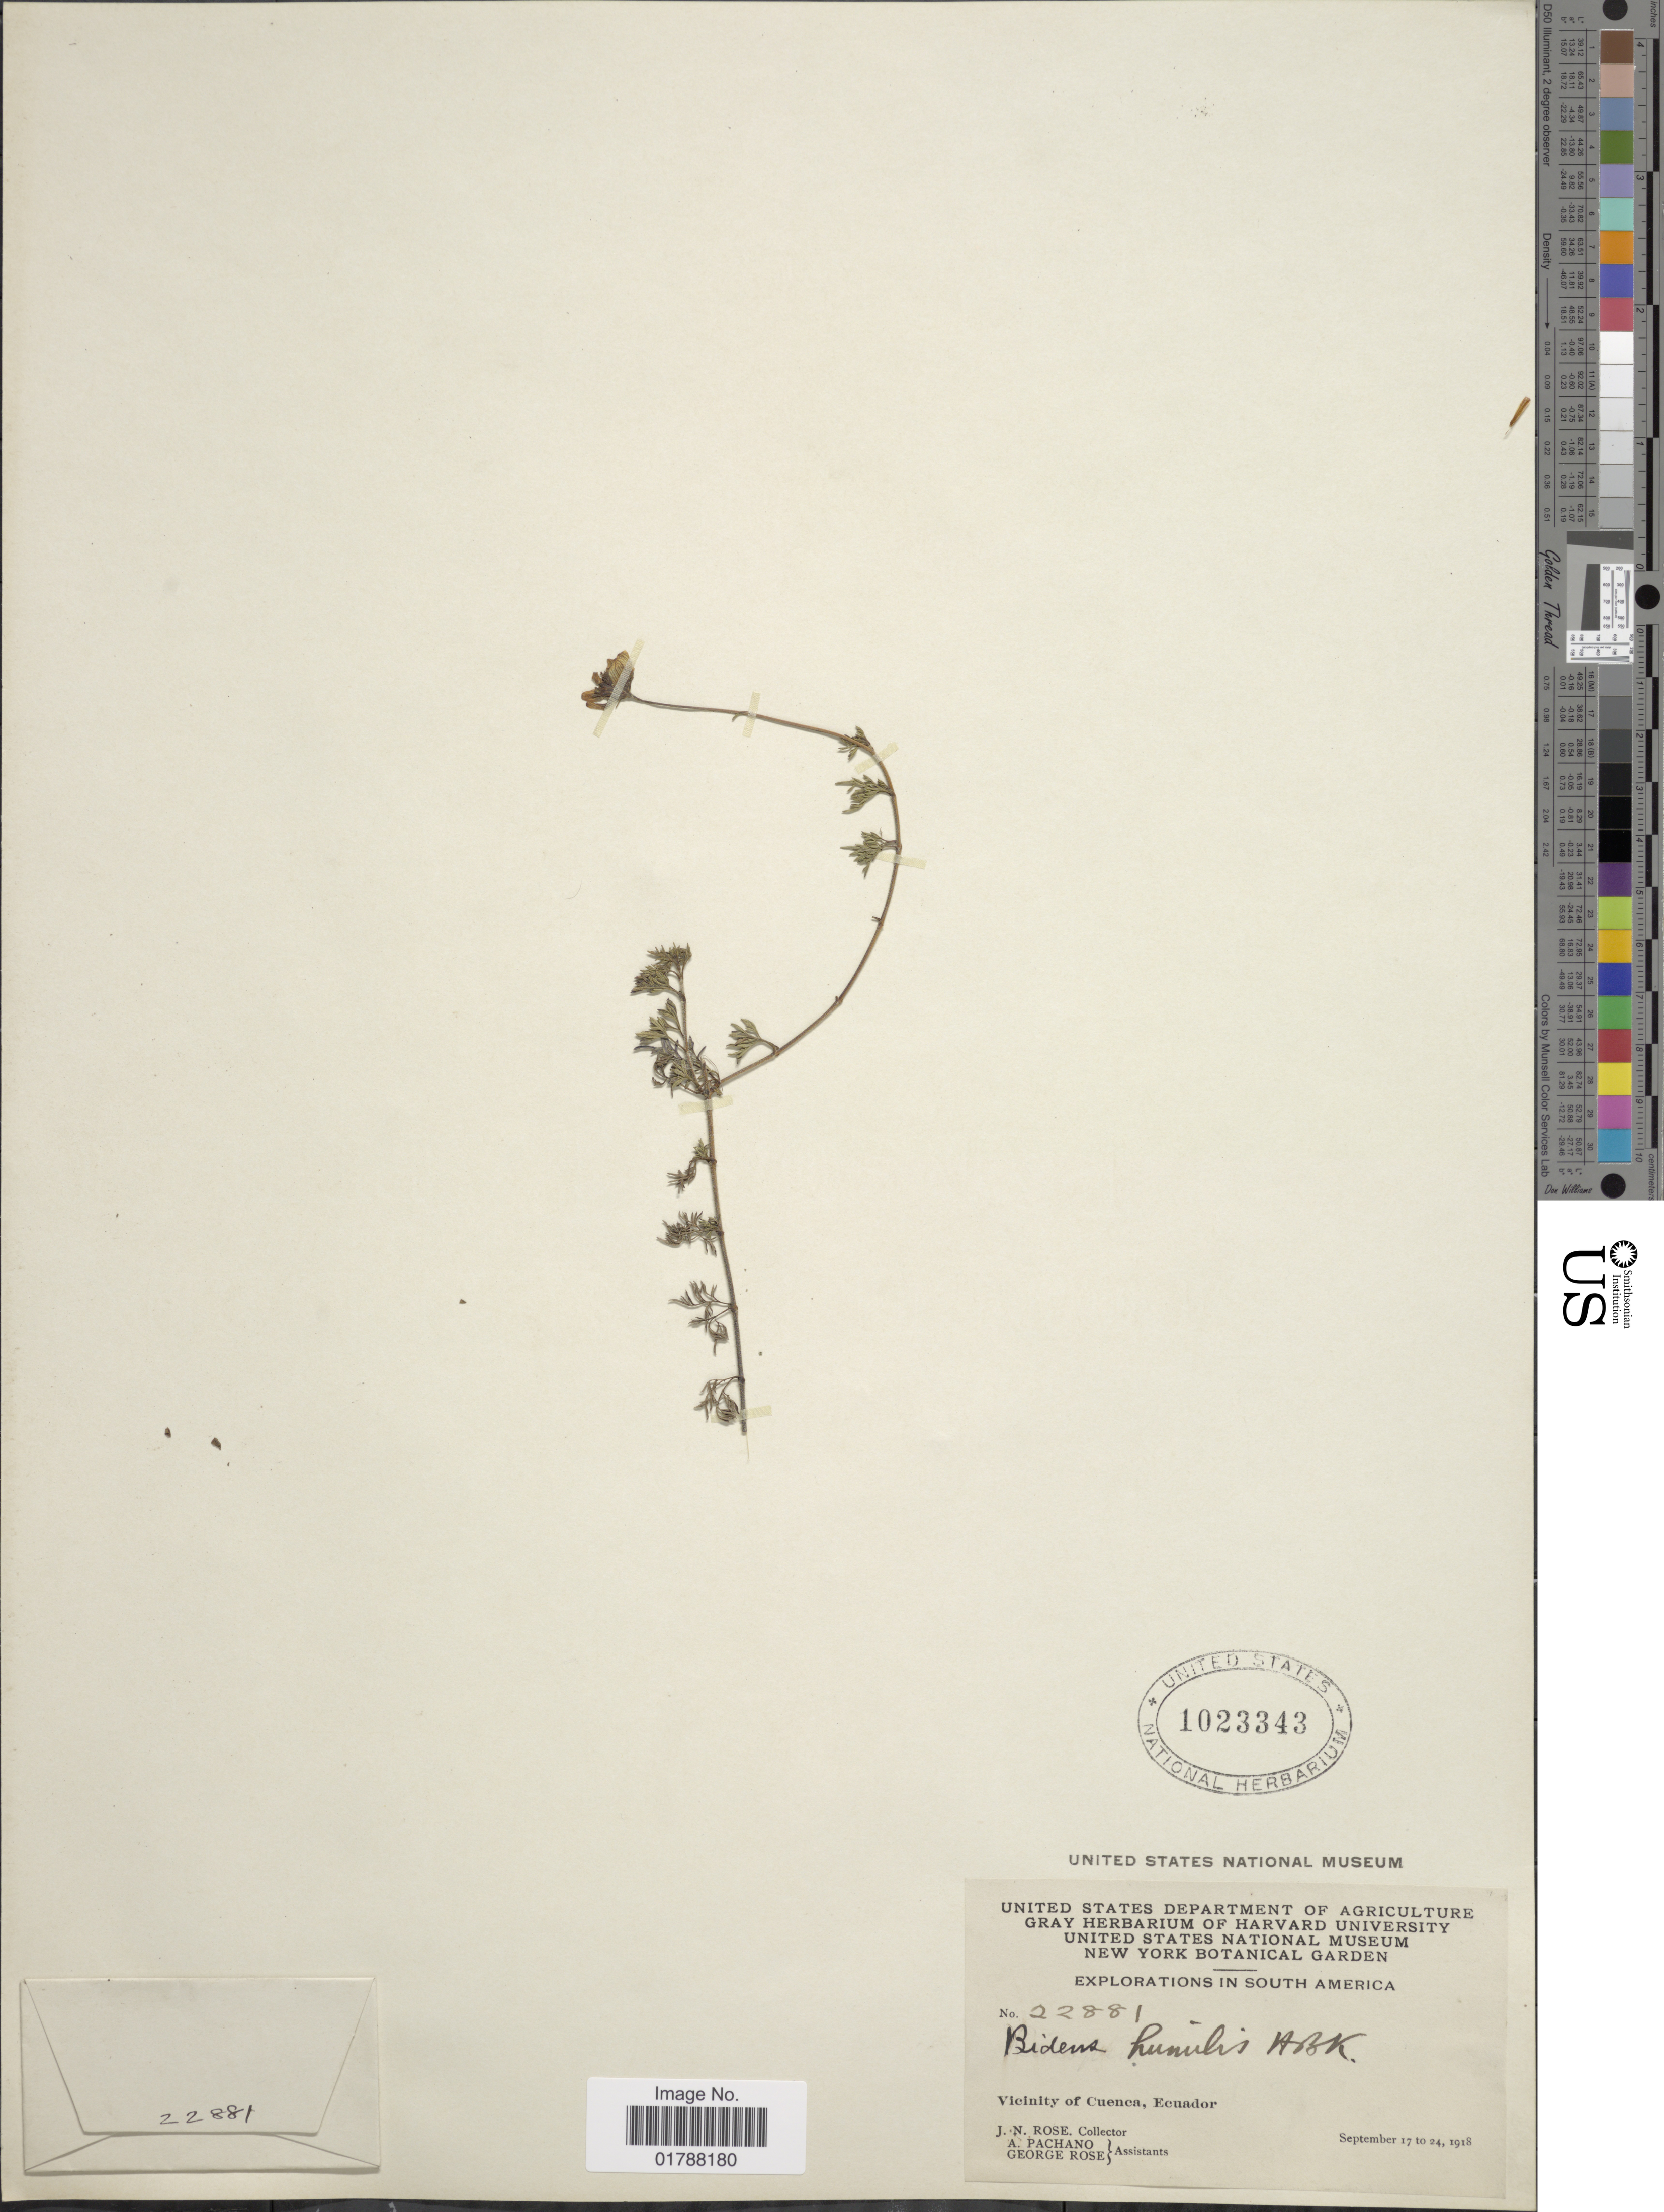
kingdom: Plantae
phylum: Tracheophyta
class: Magnoliopsida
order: Asterales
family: Asteraceae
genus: Bidens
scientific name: Bidens andicola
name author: Kunth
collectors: J. N. Rose, A. Pachano & G. Rose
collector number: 22881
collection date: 1918-09-17/1918-09-24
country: Ecuador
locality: Vicinity of Cuenca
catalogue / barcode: US 1023343